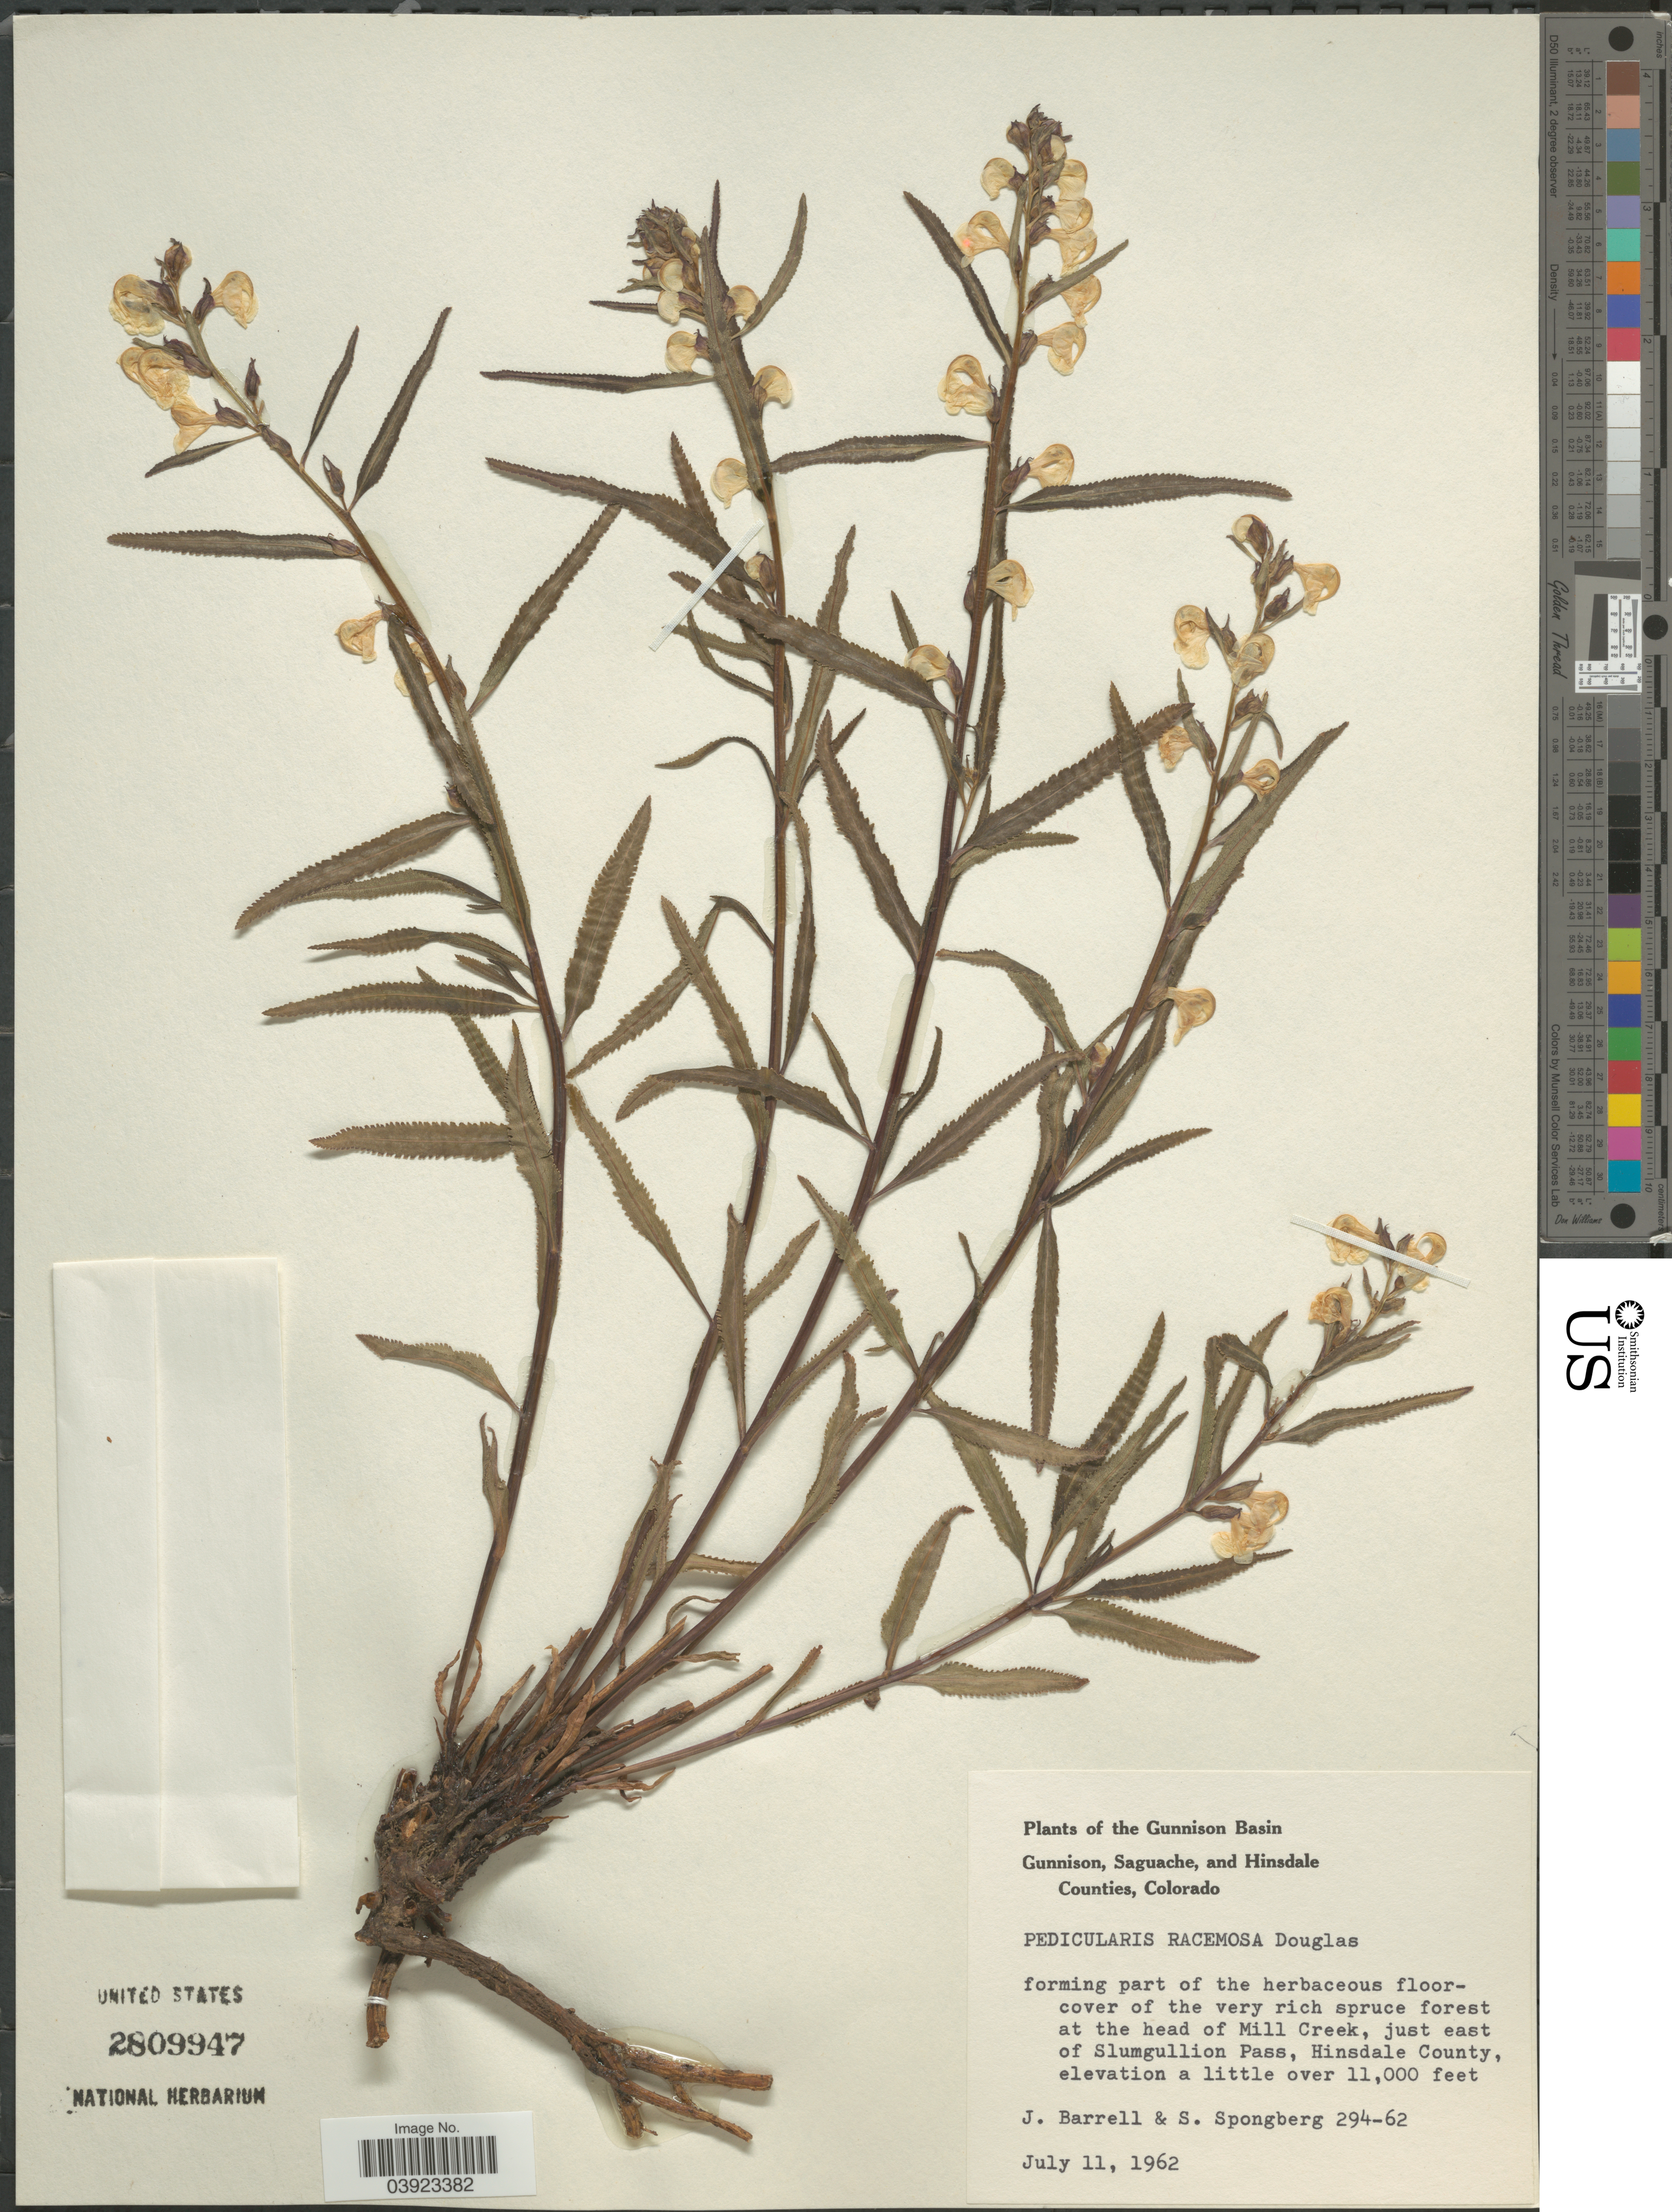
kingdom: Plantae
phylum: Tracheophyta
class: Magnoliopsida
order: Lamiales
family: Orobanchaceae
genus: Pedicularis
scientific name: Pedicularis racemosa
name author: Douglas ex Benth.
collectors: J. Barrell & S. A.Spongberg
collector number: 294-62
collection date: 1962-07-11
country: United States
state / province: Colorado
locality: The Gunnison Basin. At the head of Mill Creek, just east of Slumgullion Pass, Hinsdale County.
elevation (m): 3353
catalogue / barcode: US 2809947